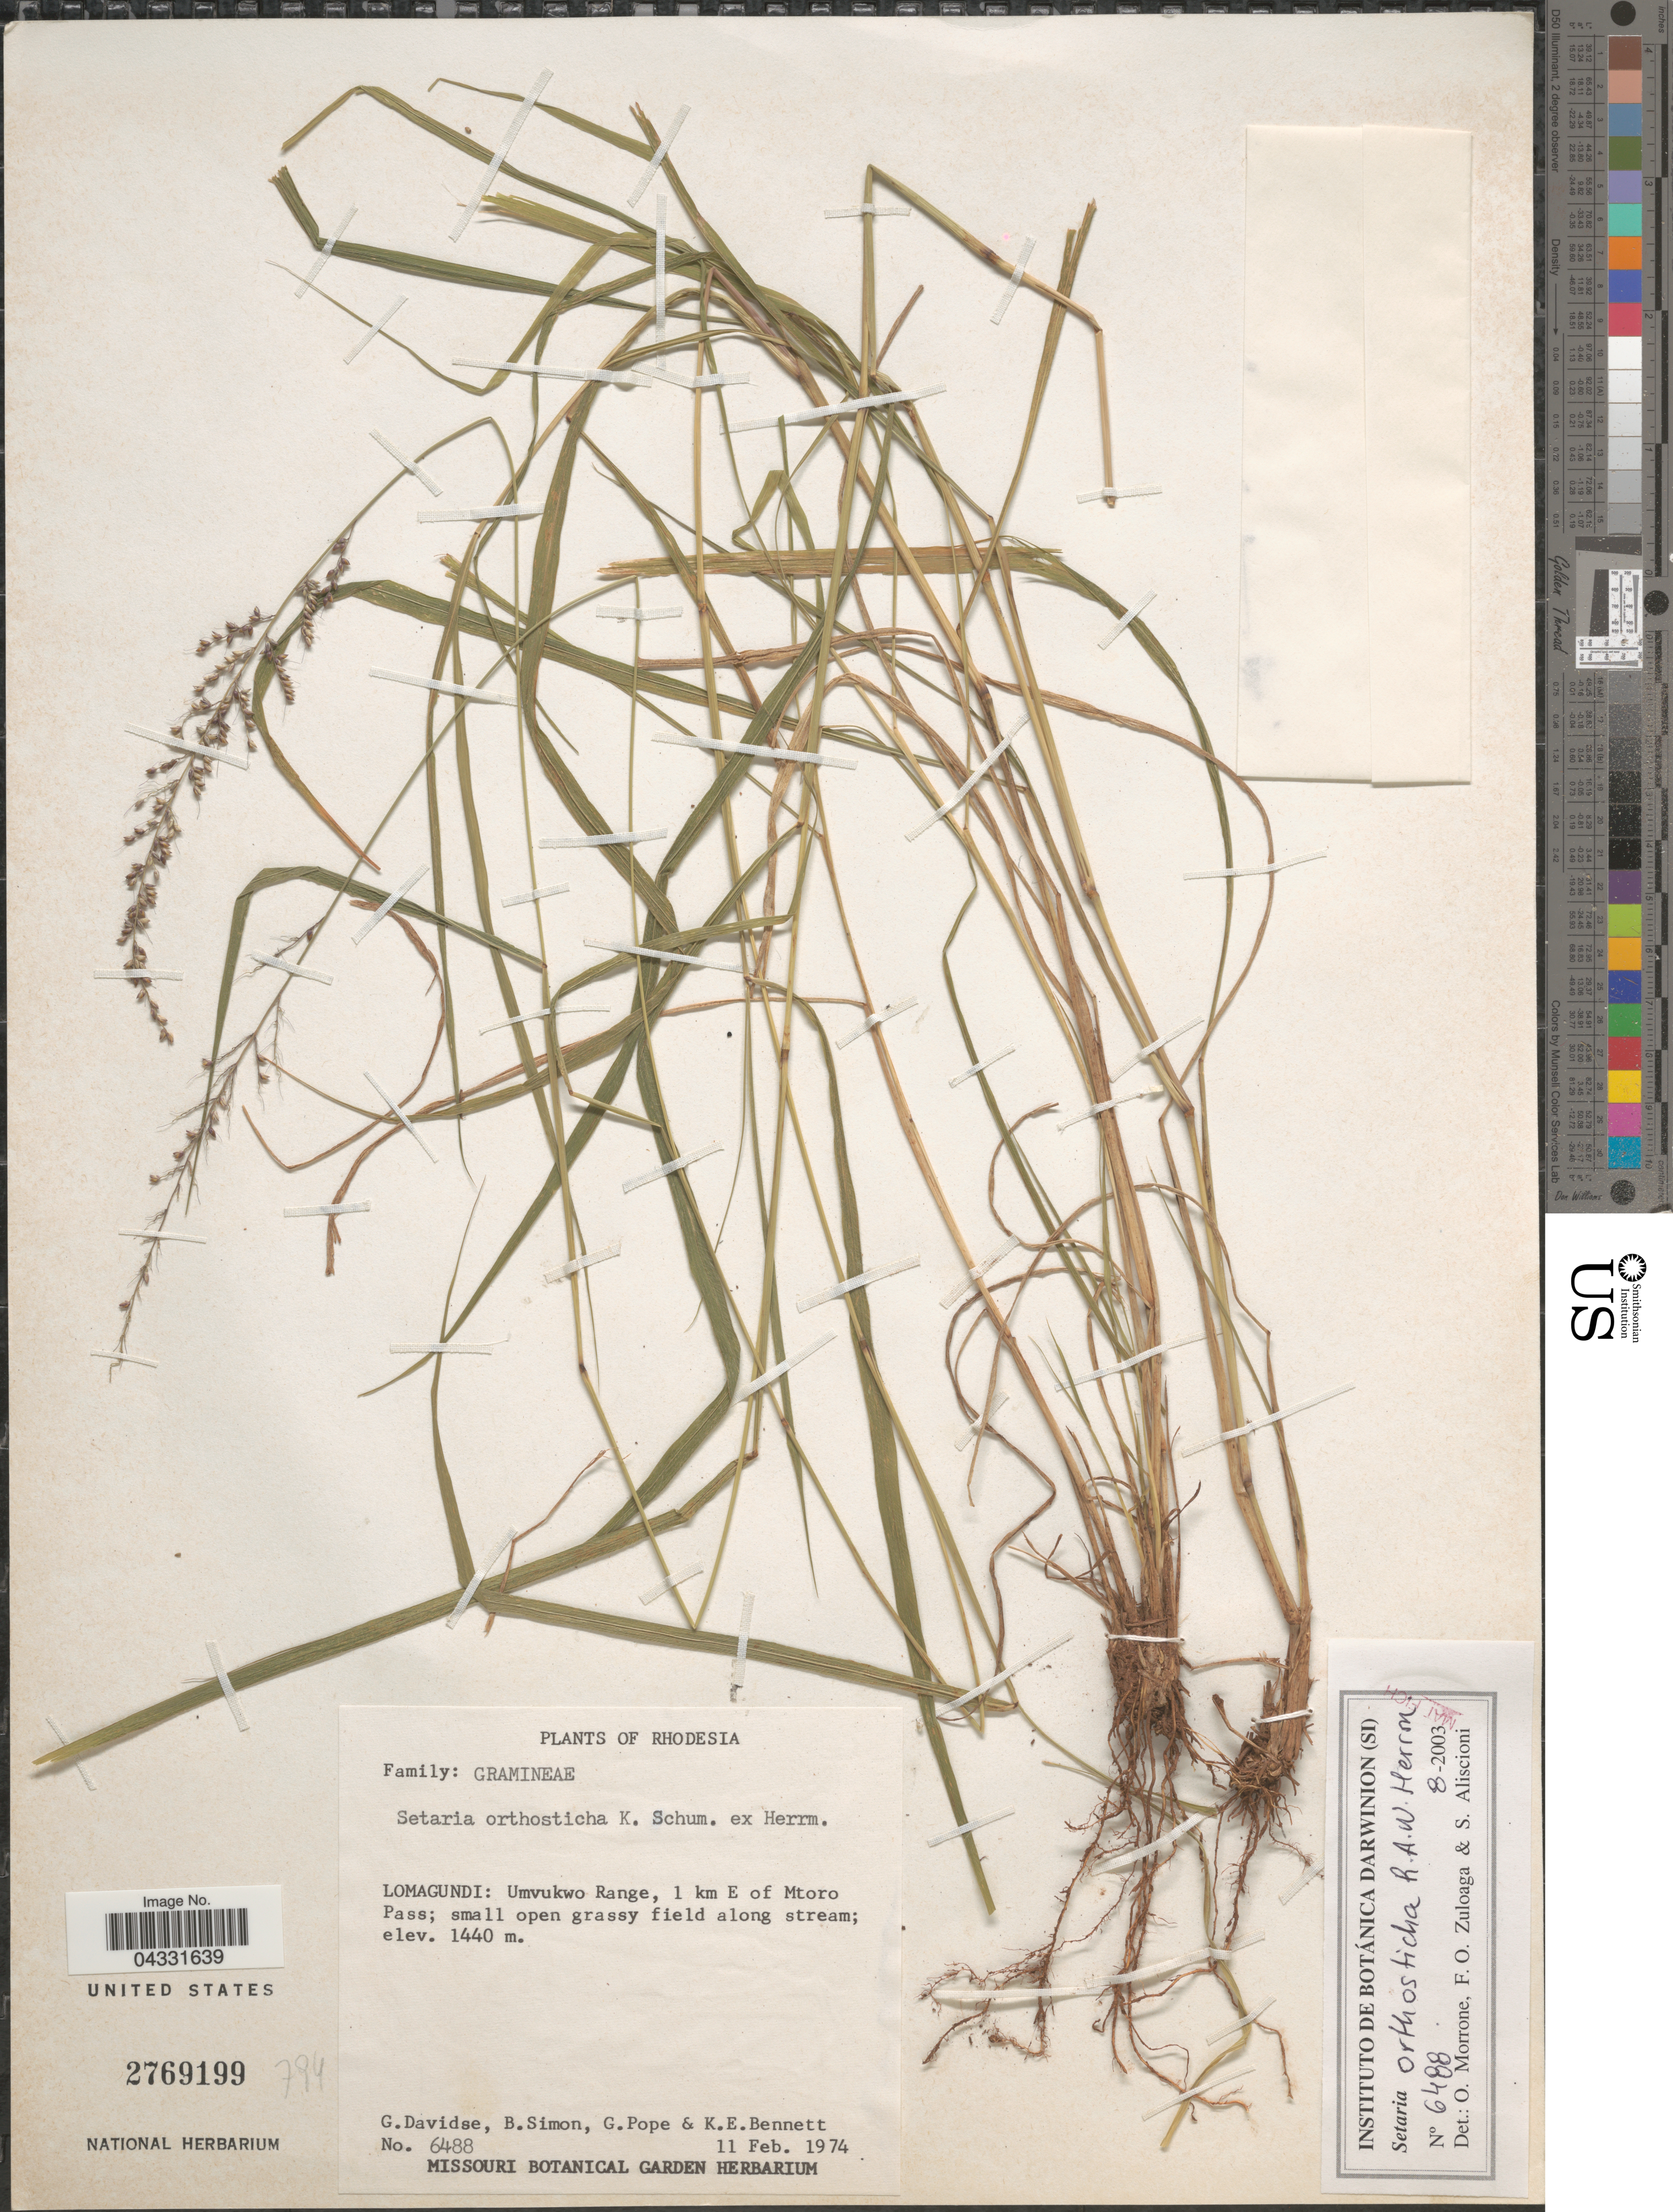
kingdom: Plantae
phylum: Tracheophyta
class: Liliopsida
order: Poales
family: Poaceae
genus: Setaria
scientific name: Setaria orthosticha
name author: R.A.W. Herrm.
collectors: G. Davidse, B. Simon, G. Pope & K. Bennett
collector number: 6488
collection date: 1974-02-11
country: Zimbabwe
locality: Rhodesia. Lomagundi: Umvukwo Range, 1 km E of Mtoro Pass; small open grassy field along stream.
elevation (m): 1440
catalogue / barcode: US 2769199